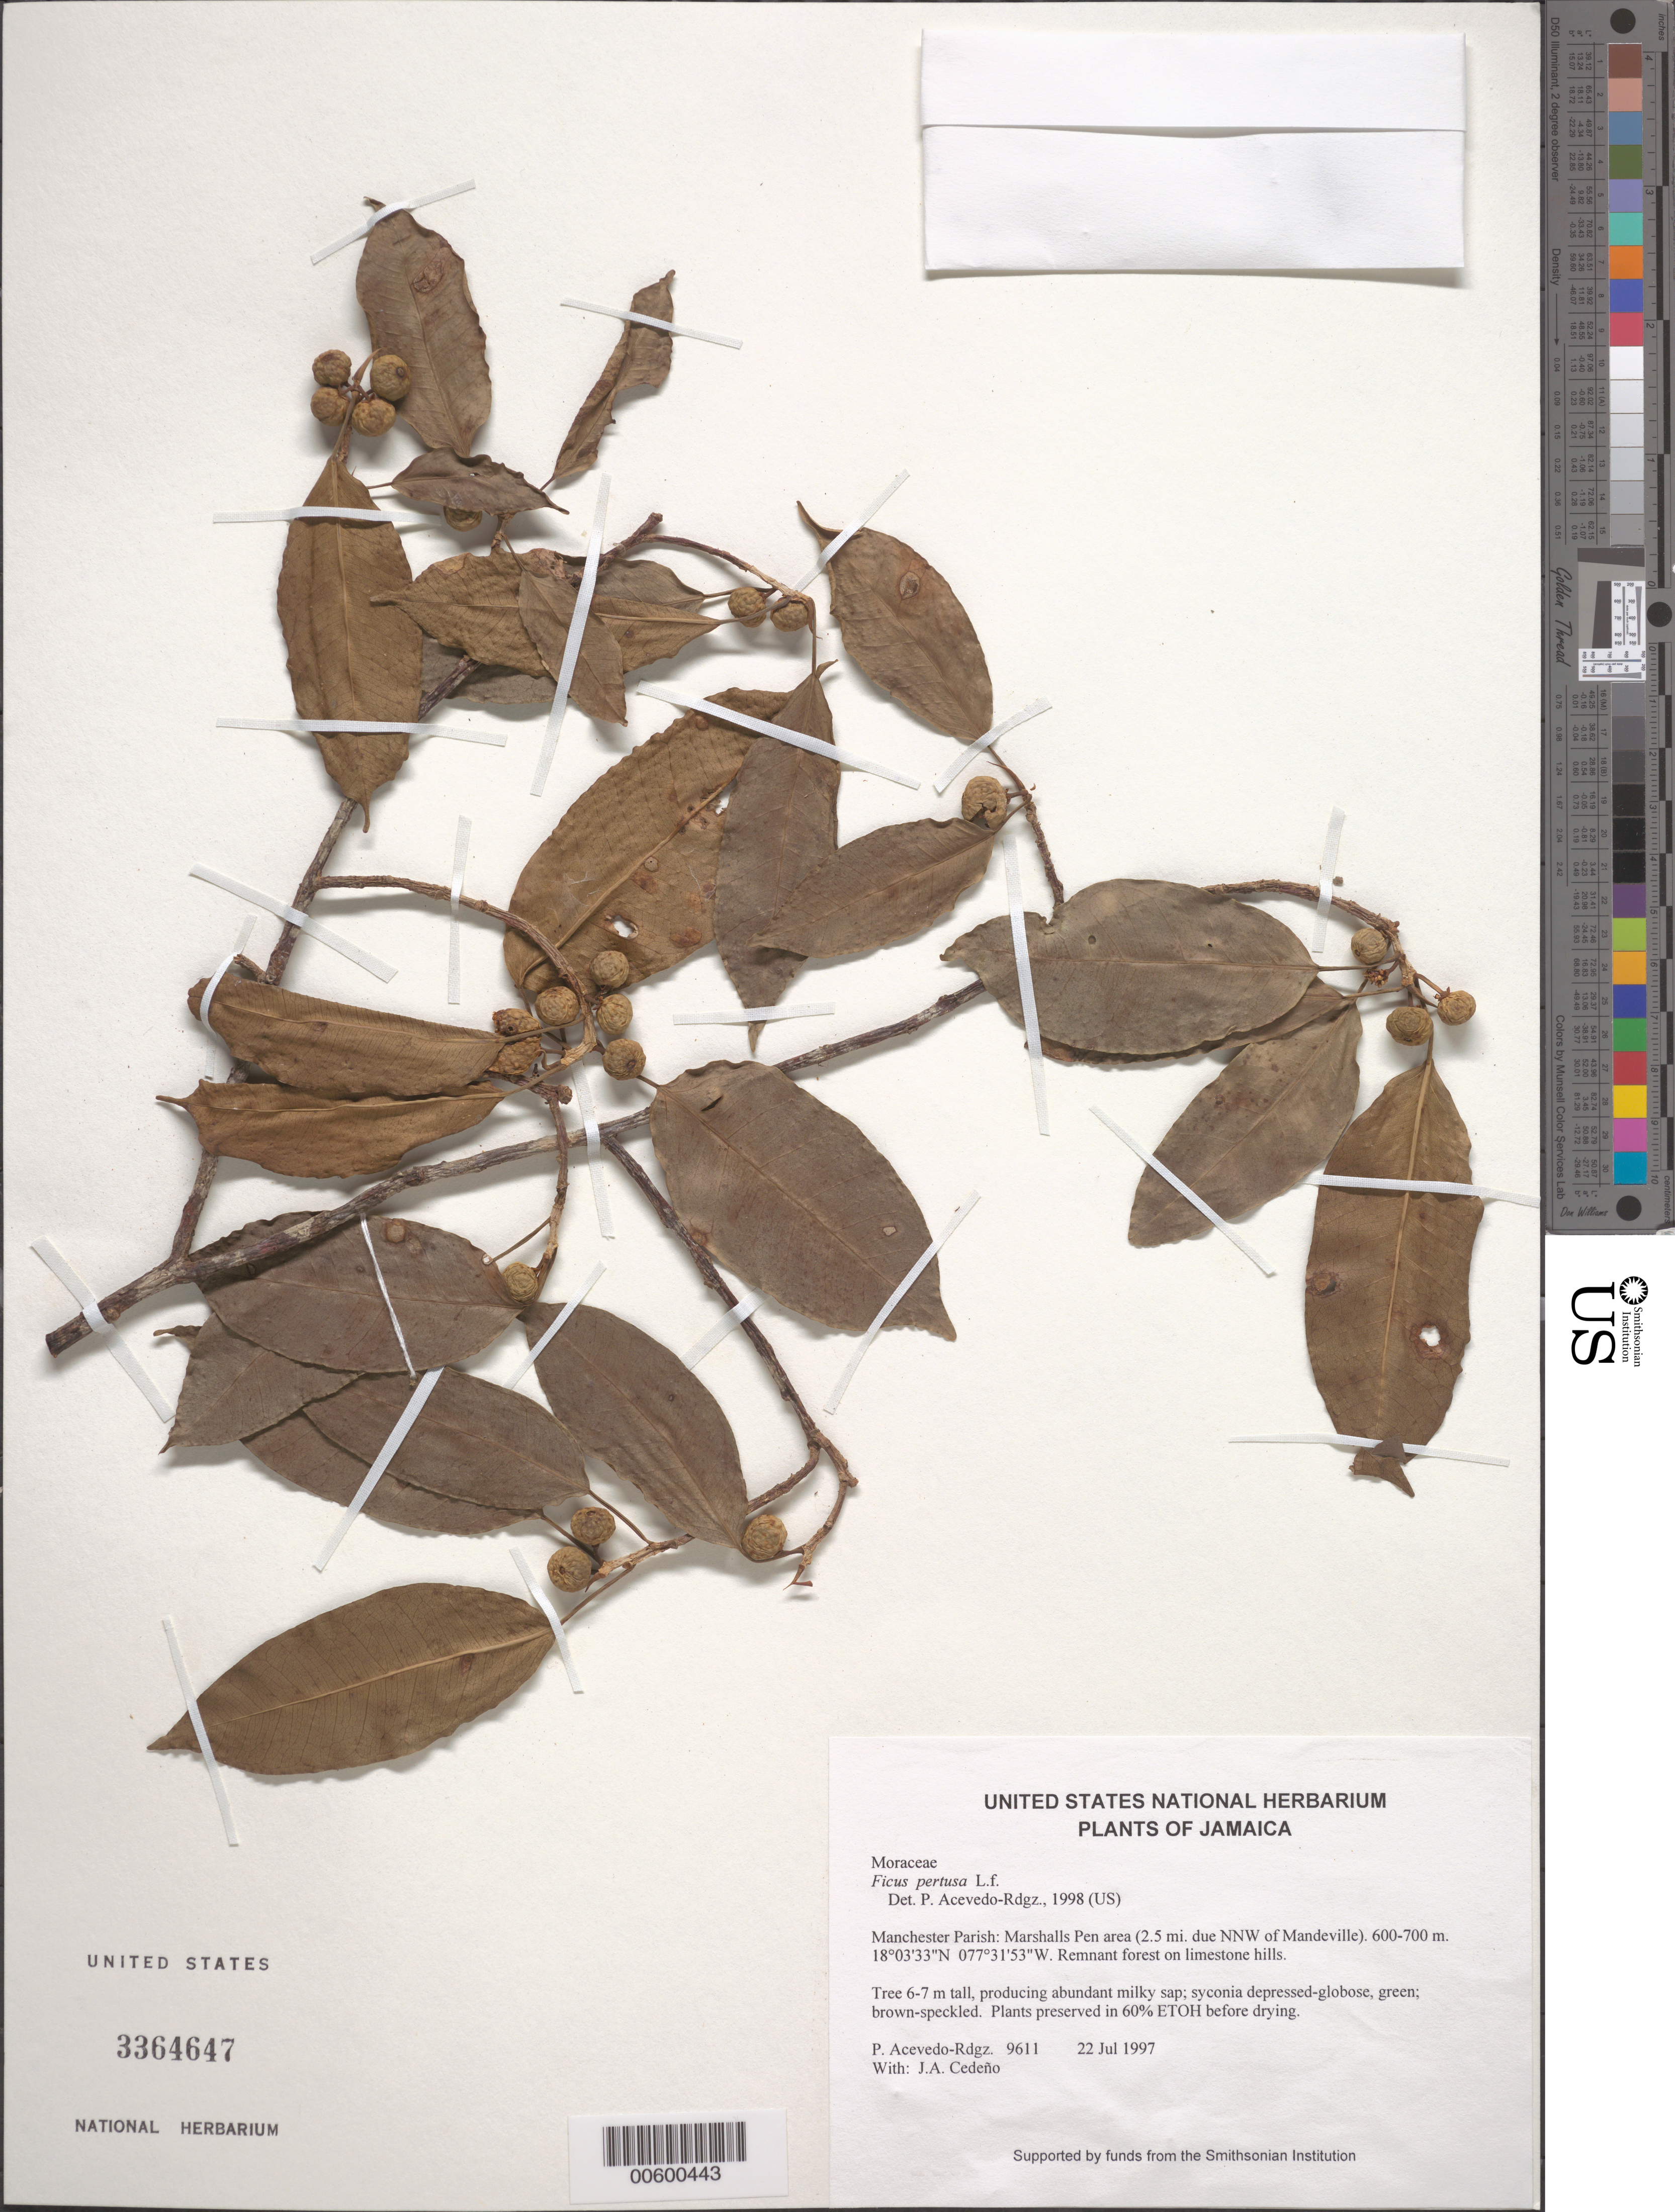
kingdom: Plantae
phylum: Tracheophyta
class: Magnoliopsida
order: Rosales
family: Moraceae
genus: Ficus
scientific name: Ficus pertusa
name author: L. f.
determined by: Acevedo-Rodríguez, P., (BOT), Smithsonian Institution - National Museum of Natural History (UNITED STATES)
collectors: P. Acevedo-Rodr. & J. A. Cedeño M.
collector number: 9611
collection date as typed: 22 Jul 1997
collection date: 1997-07-22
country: Jamaica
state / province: Manchester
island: Jamaica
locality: Manchester Parish: Marshalls Pen area (2.5 mi. due NNW of Mandeville).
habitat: Remnant forest on limestone hills.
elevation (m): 600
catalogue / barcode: US 3364647